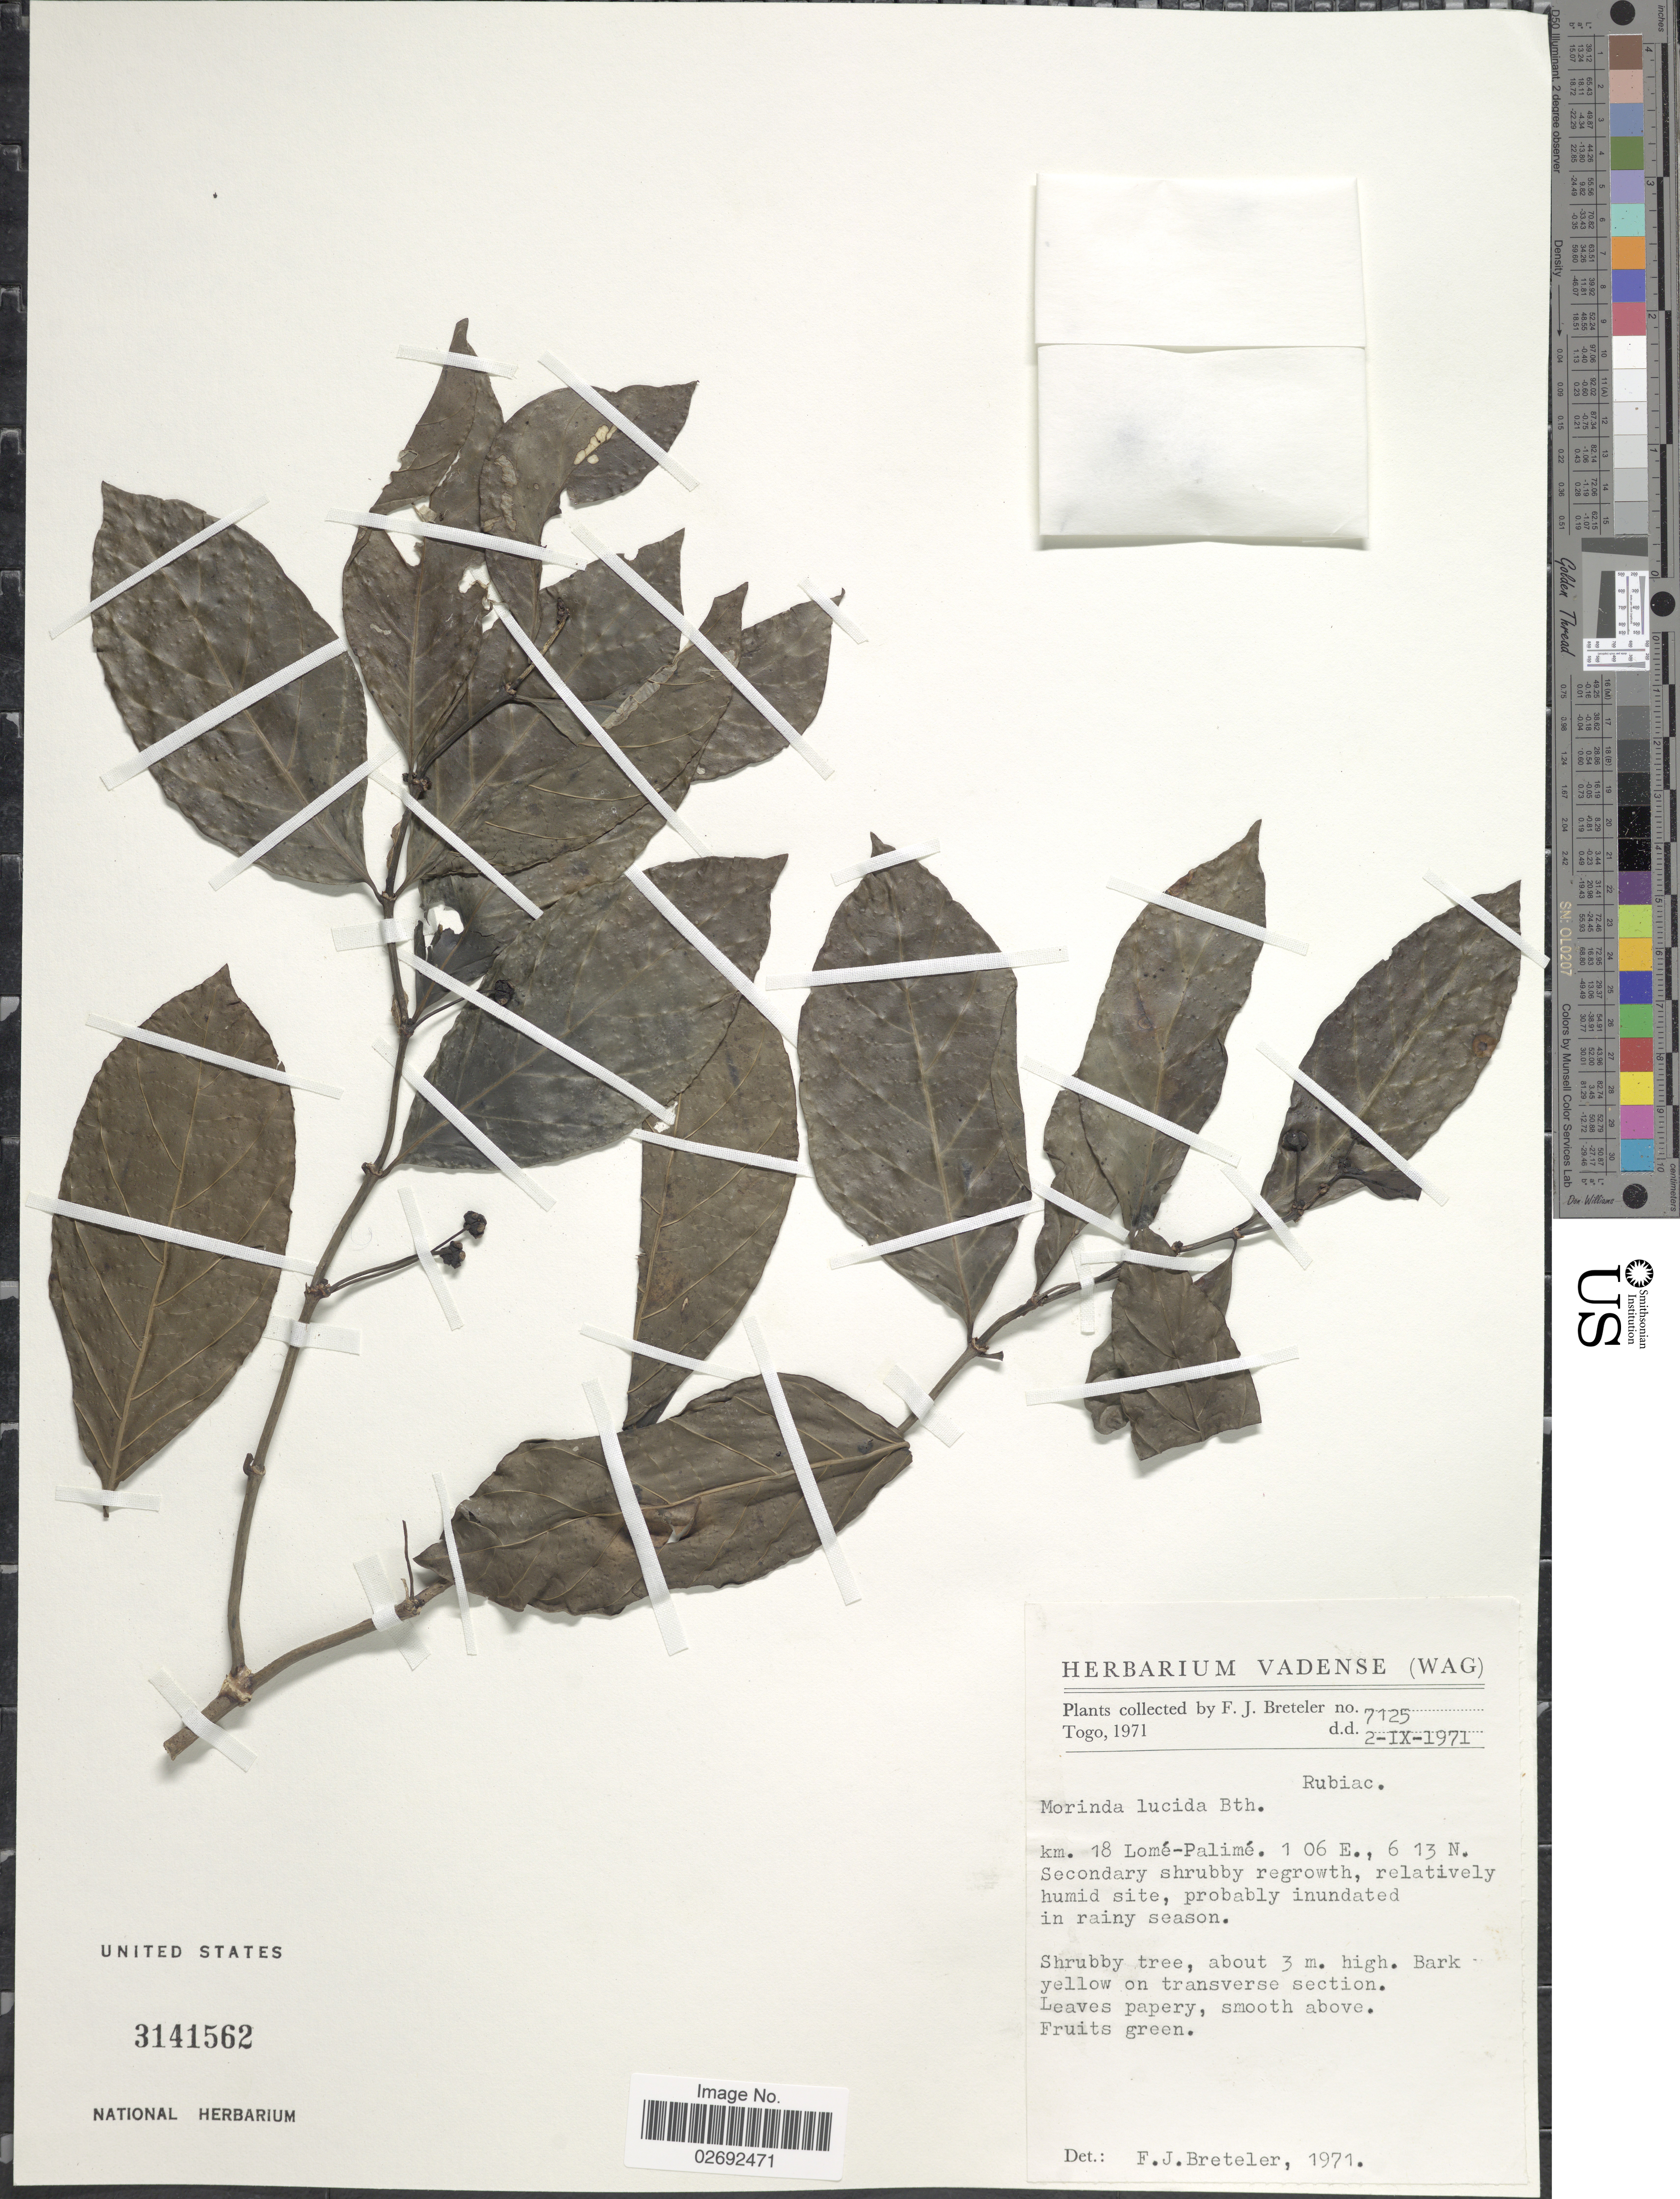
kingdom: Plantae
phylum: Tracheophyta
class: Magnoliopsida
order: Gentianales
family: Rubiaceae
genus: Morinda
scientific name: Morinda lucida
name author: Benth.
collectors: F. J. Breteler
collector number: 7125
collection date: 1971-09-02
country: Togo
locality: Km. 18 Lome-Palime.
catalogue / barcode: US 3141562